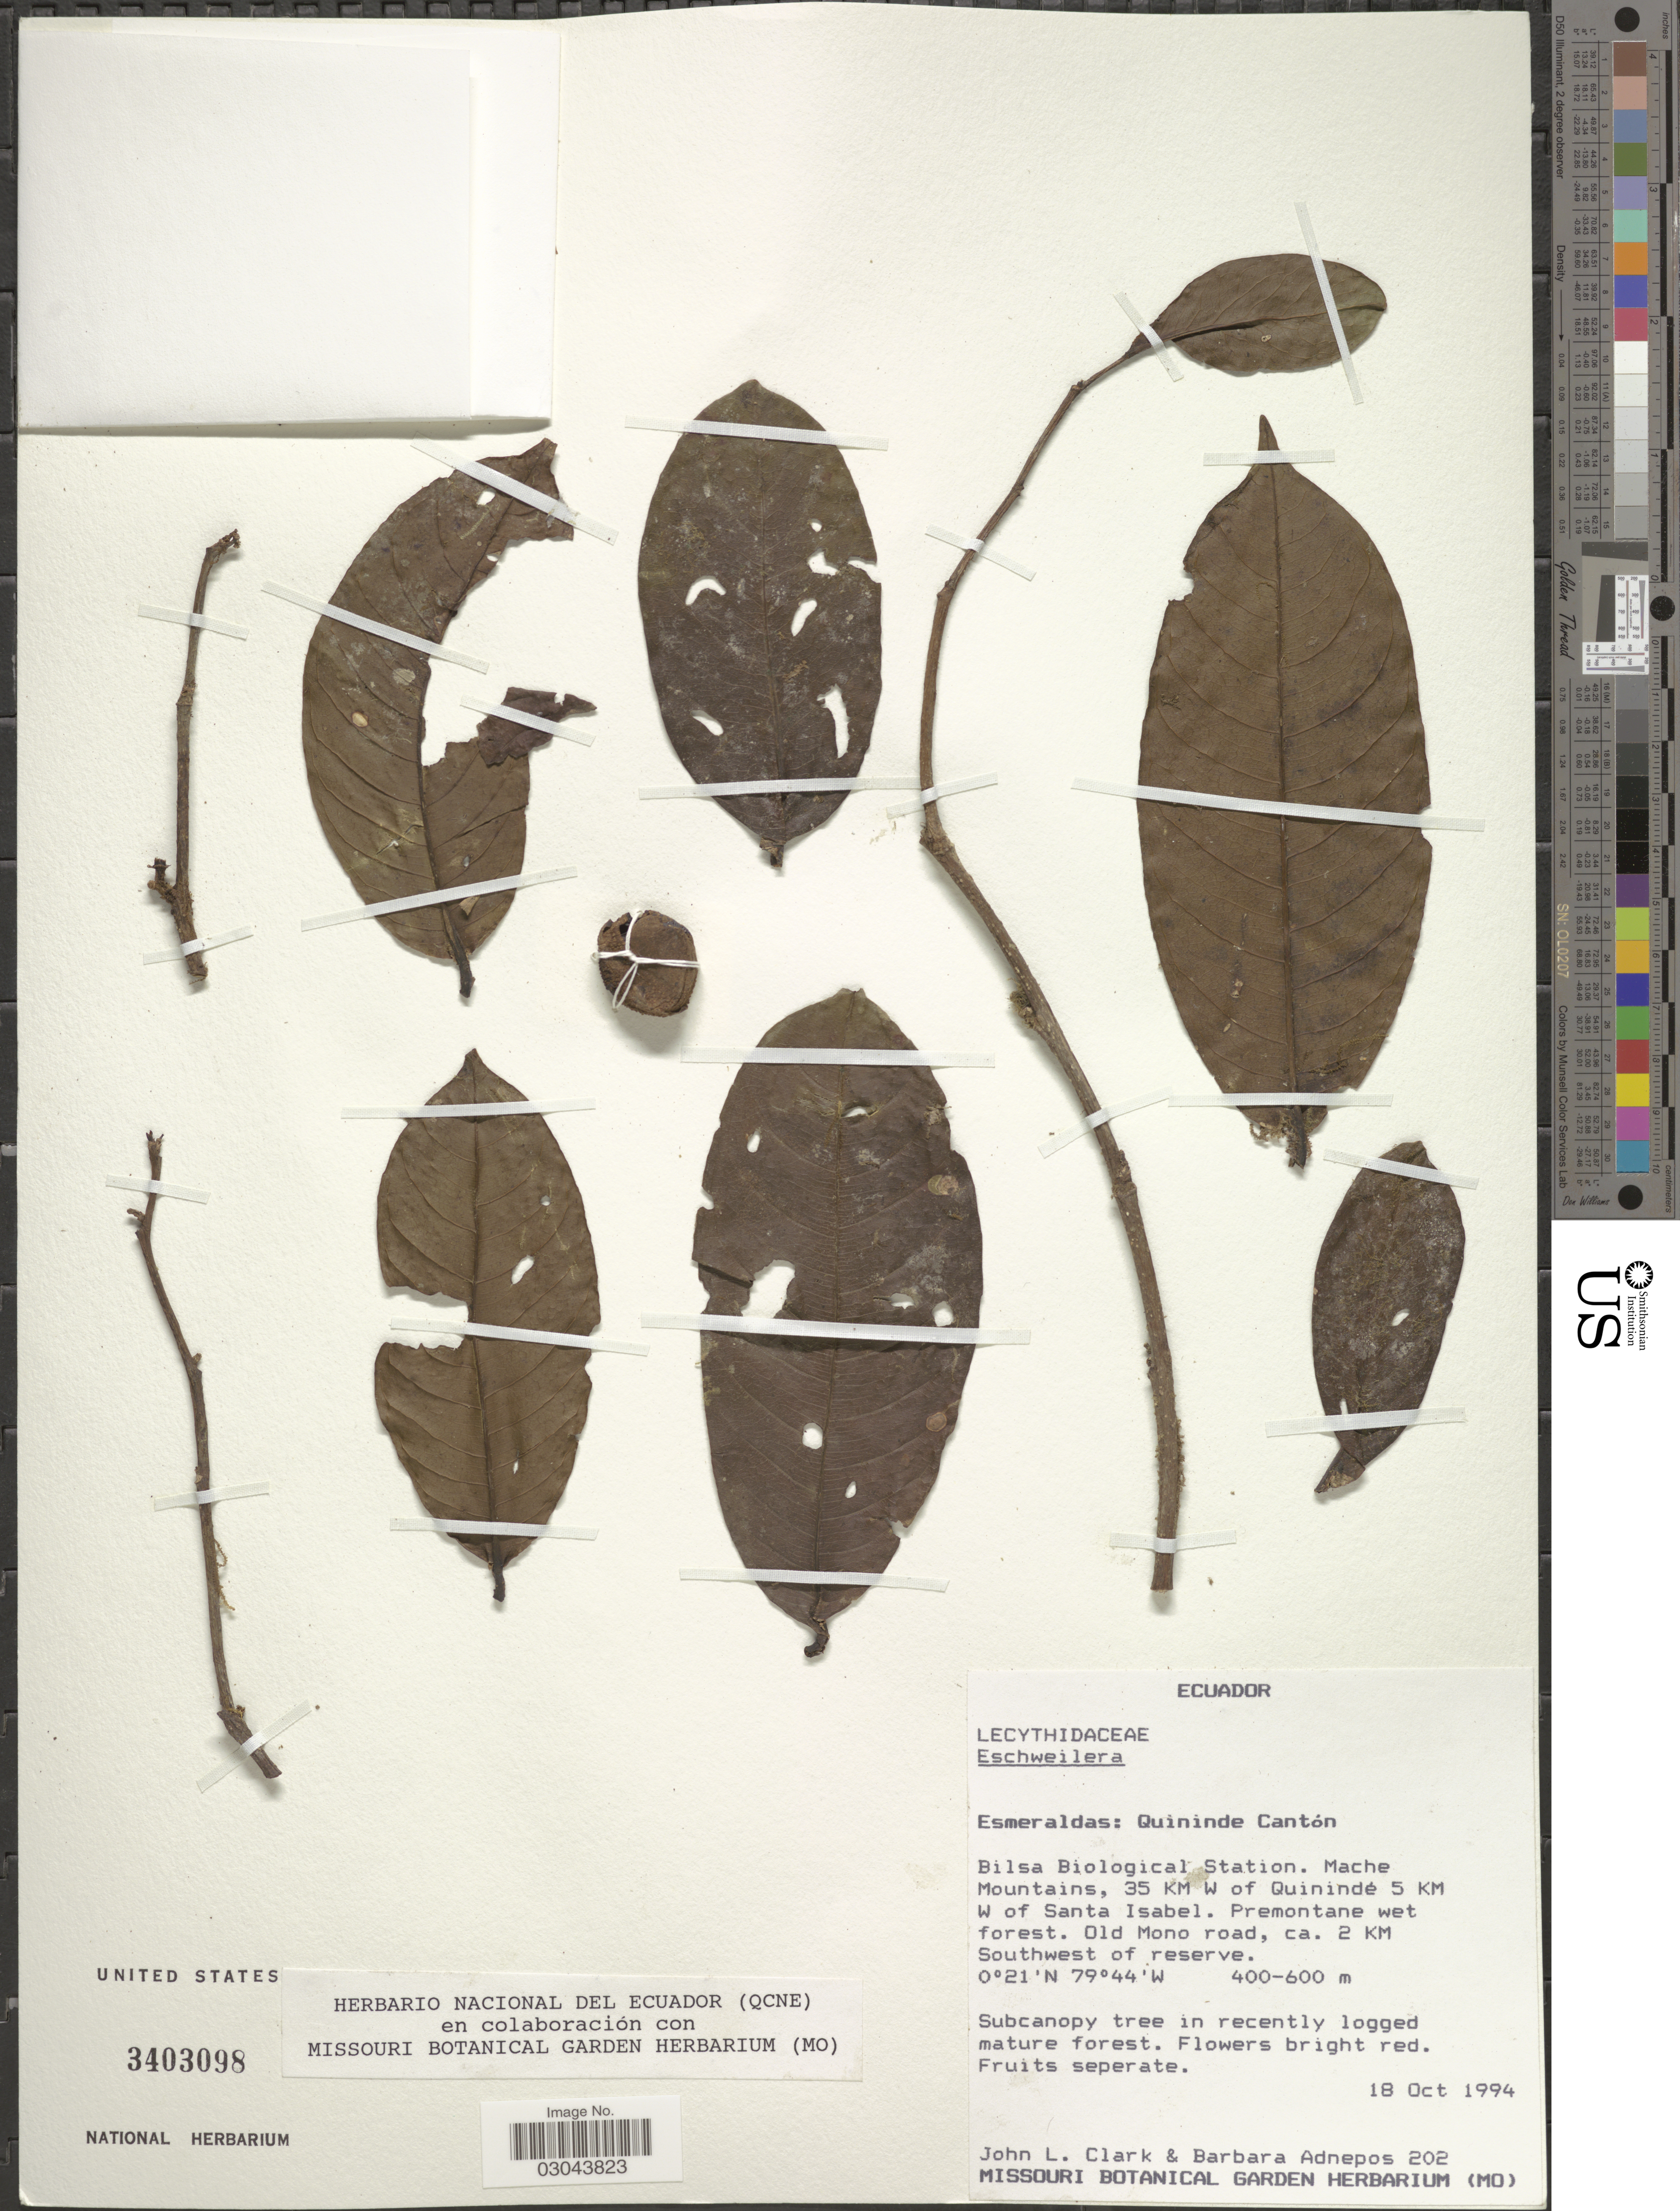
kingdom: Plantae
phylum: Tracheophyta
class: Magnoliopsida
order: Ericales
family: Lecythidaceae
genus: Eschweilera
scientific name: Eschweilera sp.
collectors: J. L. Clark & B. Adnepos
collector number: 202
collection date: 1994-10-18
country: Ecuador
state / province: Esmeraldas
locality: Quininde Cantón. Bilsa Biological Station. Mache Mountains, 35 km W of Quinindé 5 km W of Santa Isabel. Old Mono road, ca. 2 km Southwest of reserve.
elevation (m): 400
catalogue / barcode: US 3403098